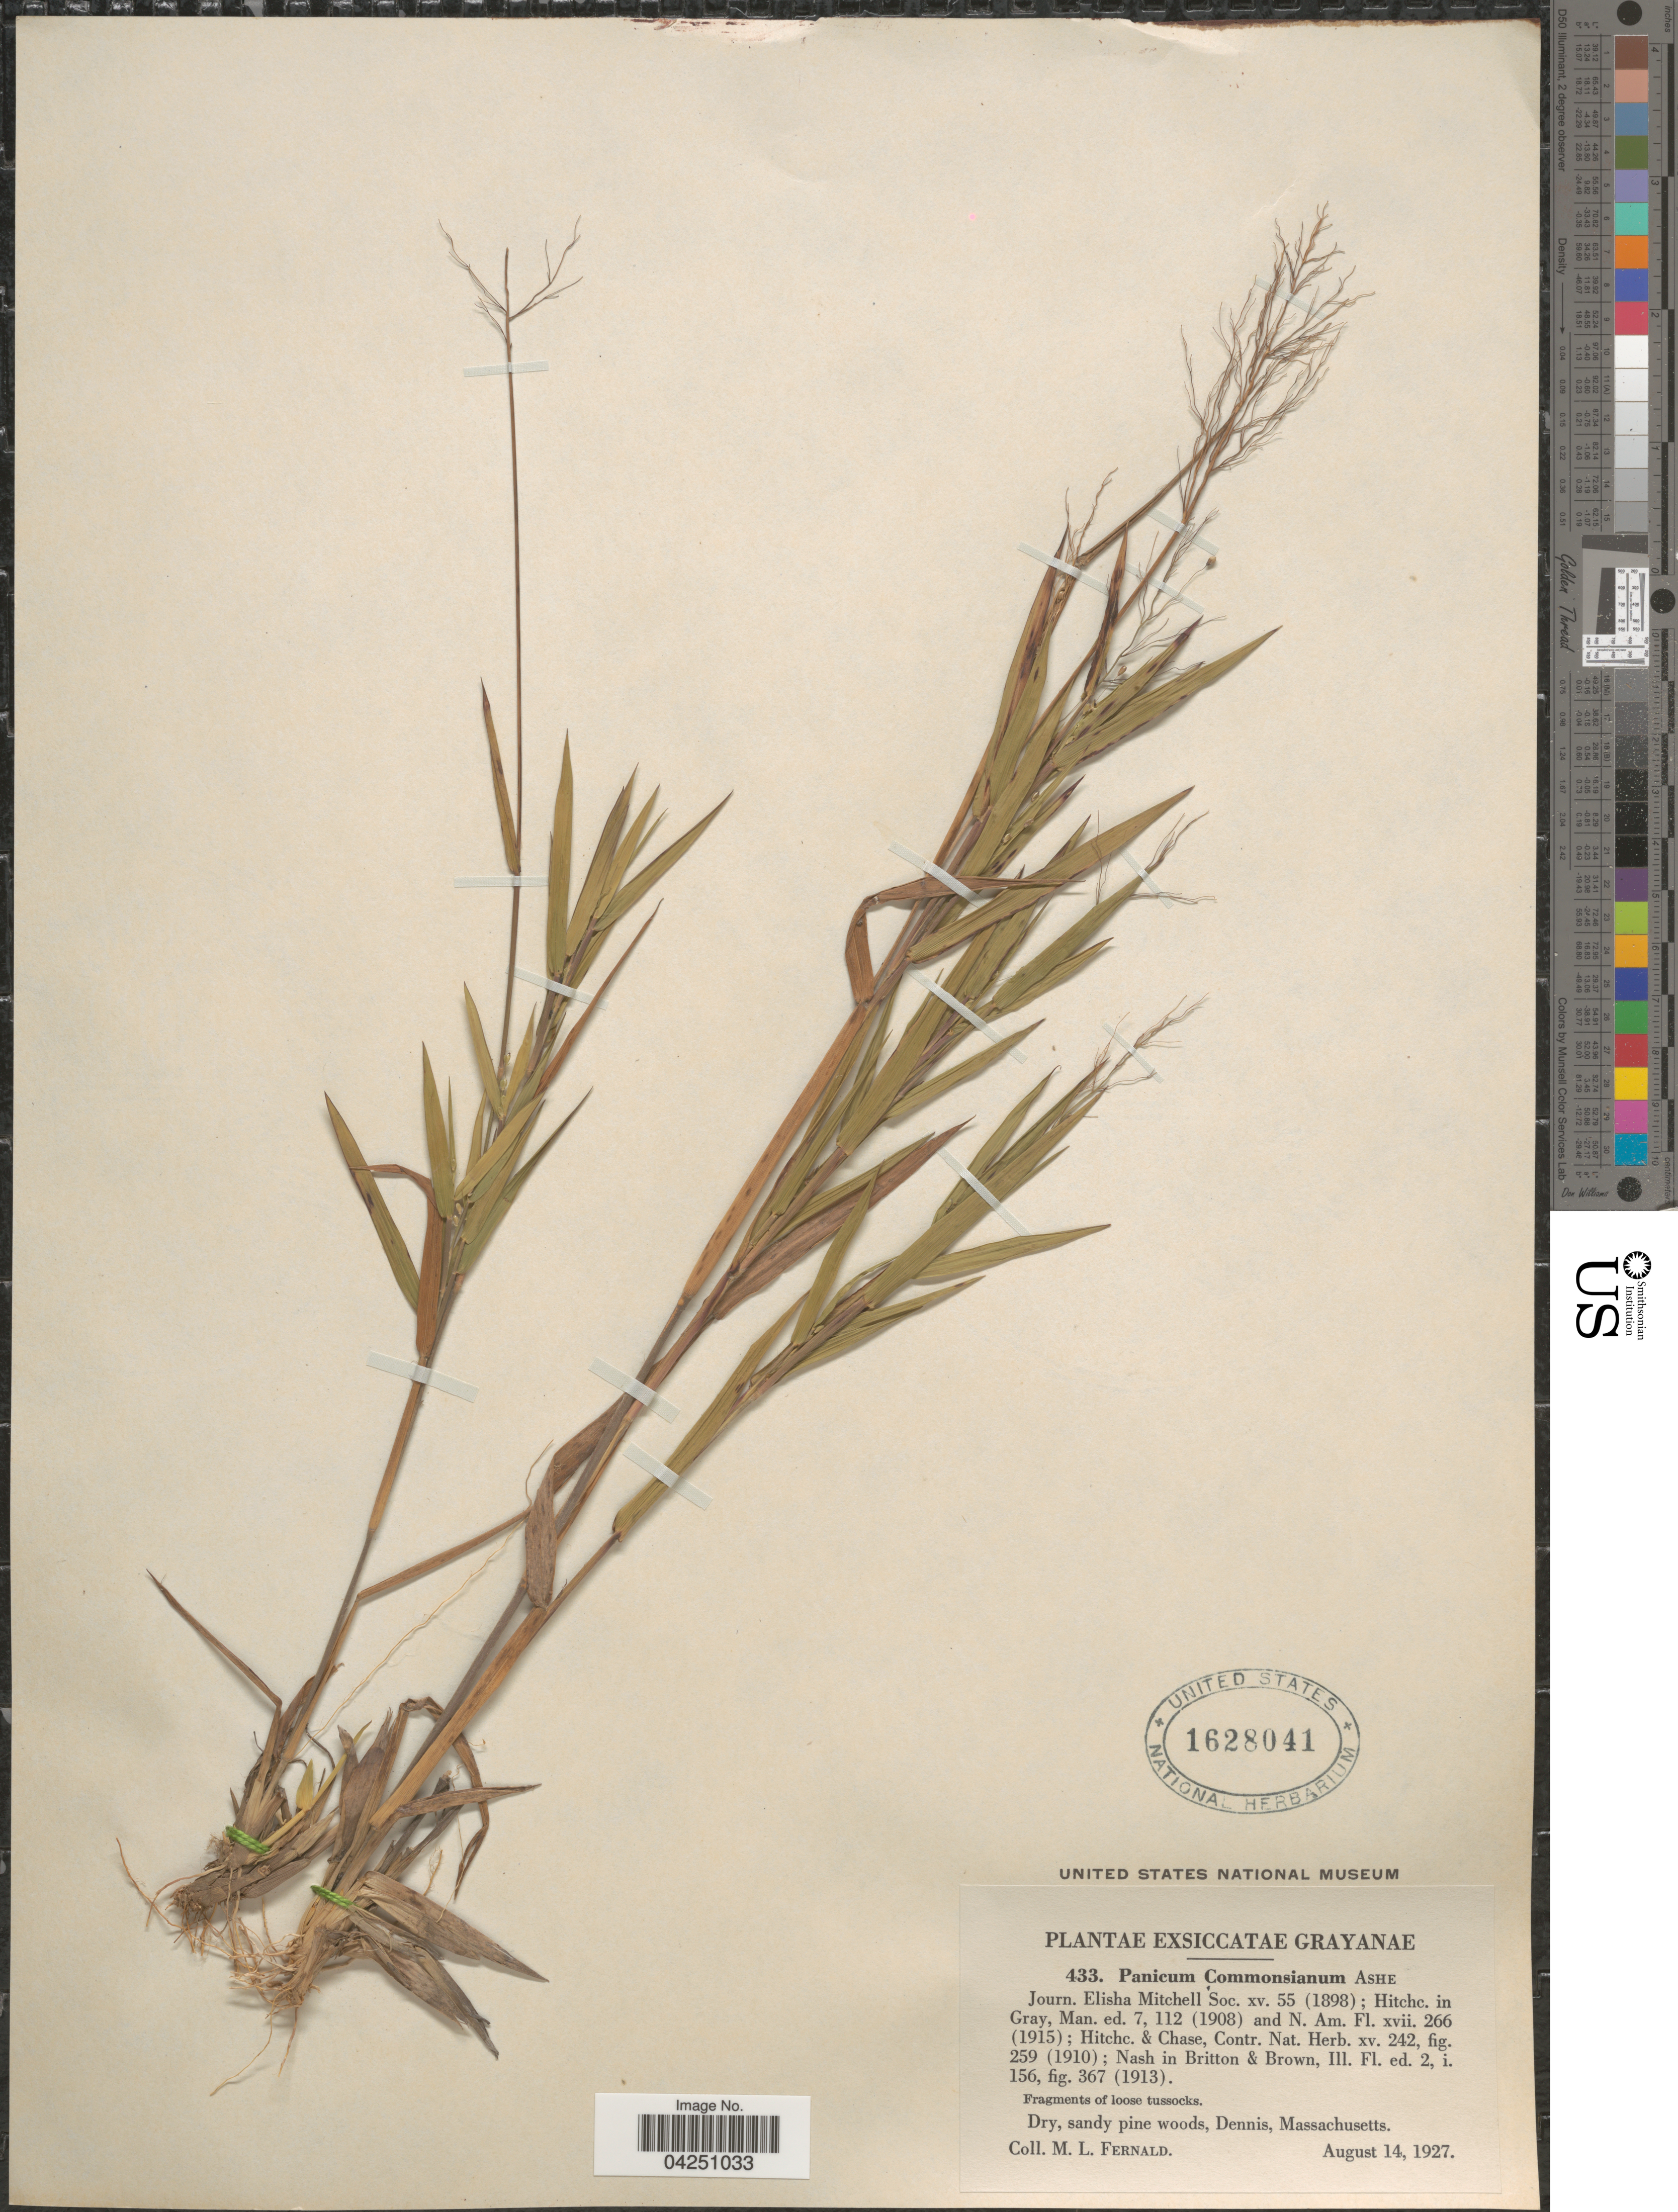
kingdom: Plantae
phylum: Tracheophyta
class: Liliopsida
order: Poales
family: Poaceae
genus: Dichanthelium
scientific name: Dichanthelium acuminatum var. acuminatum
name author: (Sw.) Gould & C.A. Clark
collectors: M. L. Fernald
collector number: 433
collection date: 1927-08-14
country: United States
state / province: Massachusetts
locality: Dry, sandy pine woods, Dennis.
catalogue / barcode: US 1628041